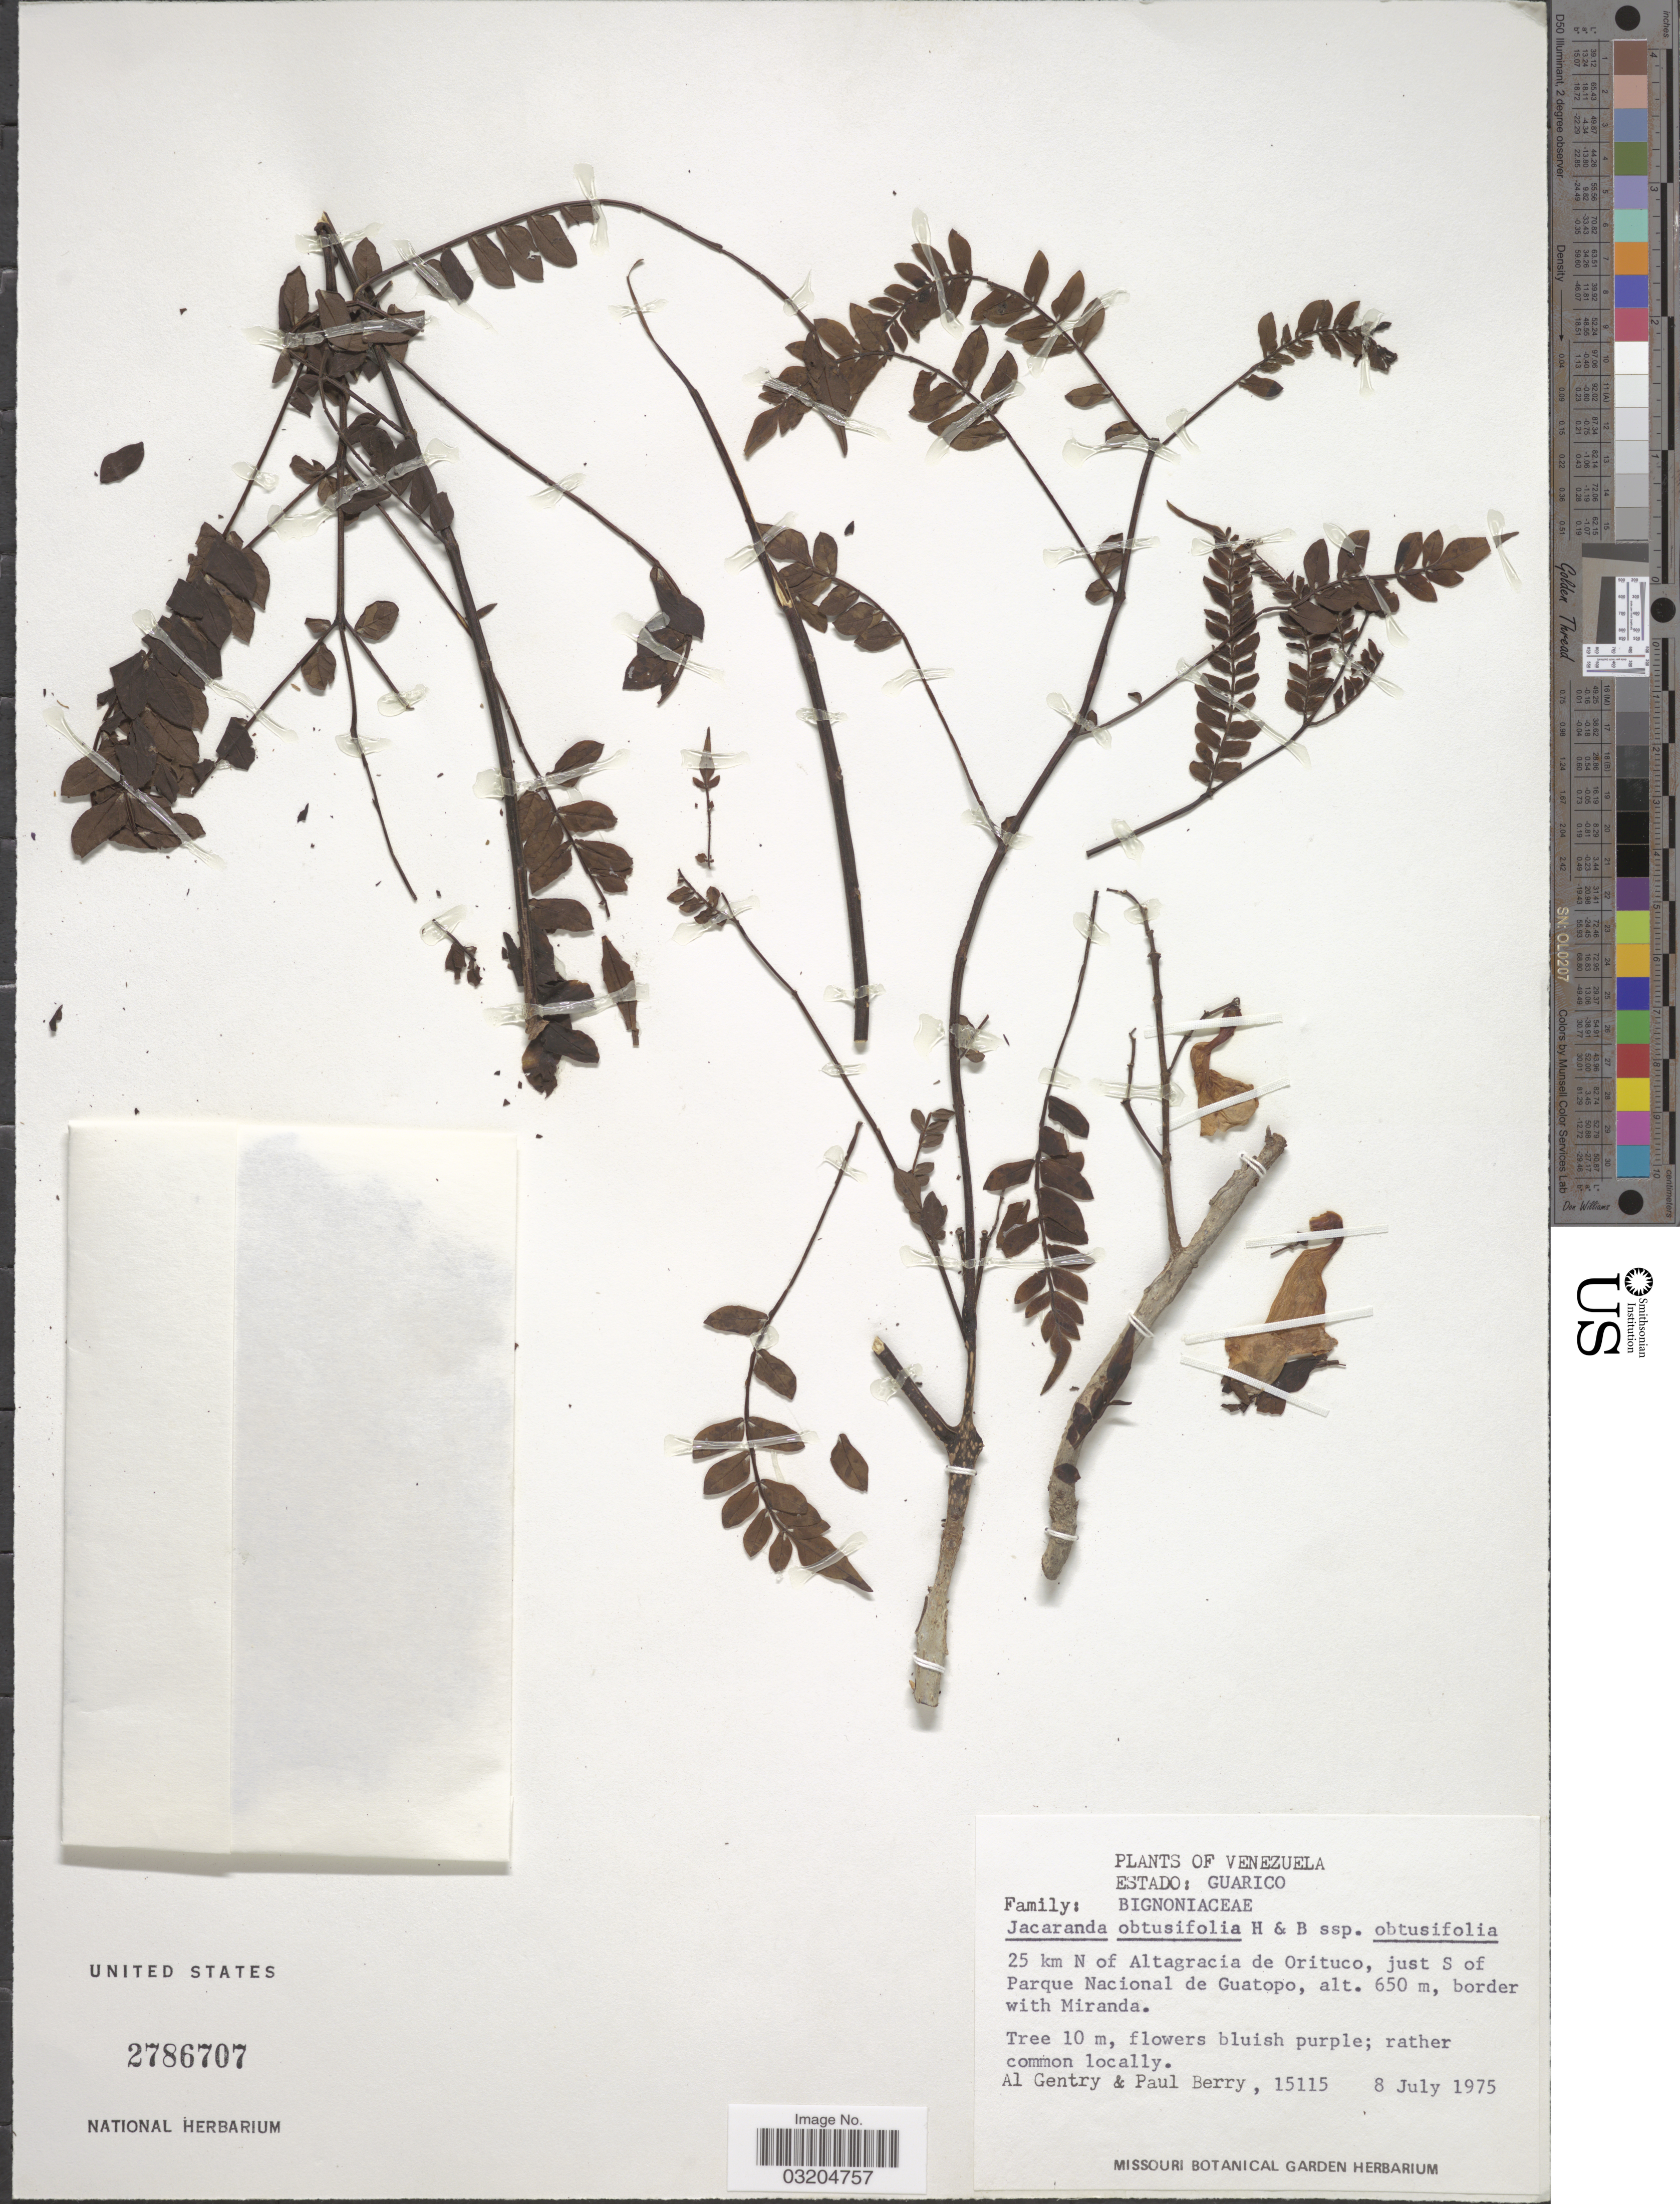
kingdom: Plantae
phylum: Tracheophyta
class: Magnoliopsida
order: Lamiales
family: Bignoniaceae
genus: Jacaranda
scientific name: Jacaranda obtusifolia subsp. obtusifolia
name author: Bonpl.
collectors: A. H. Gentry & P. E. Berry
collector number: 15115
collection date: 1975-07-08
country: Venezuela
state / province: Guárico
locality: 25 km N of Altagracia de Orituco, just S of Parque Nacional de Guatopo, border with Miranda.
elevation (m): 650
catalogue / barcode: US 2786707